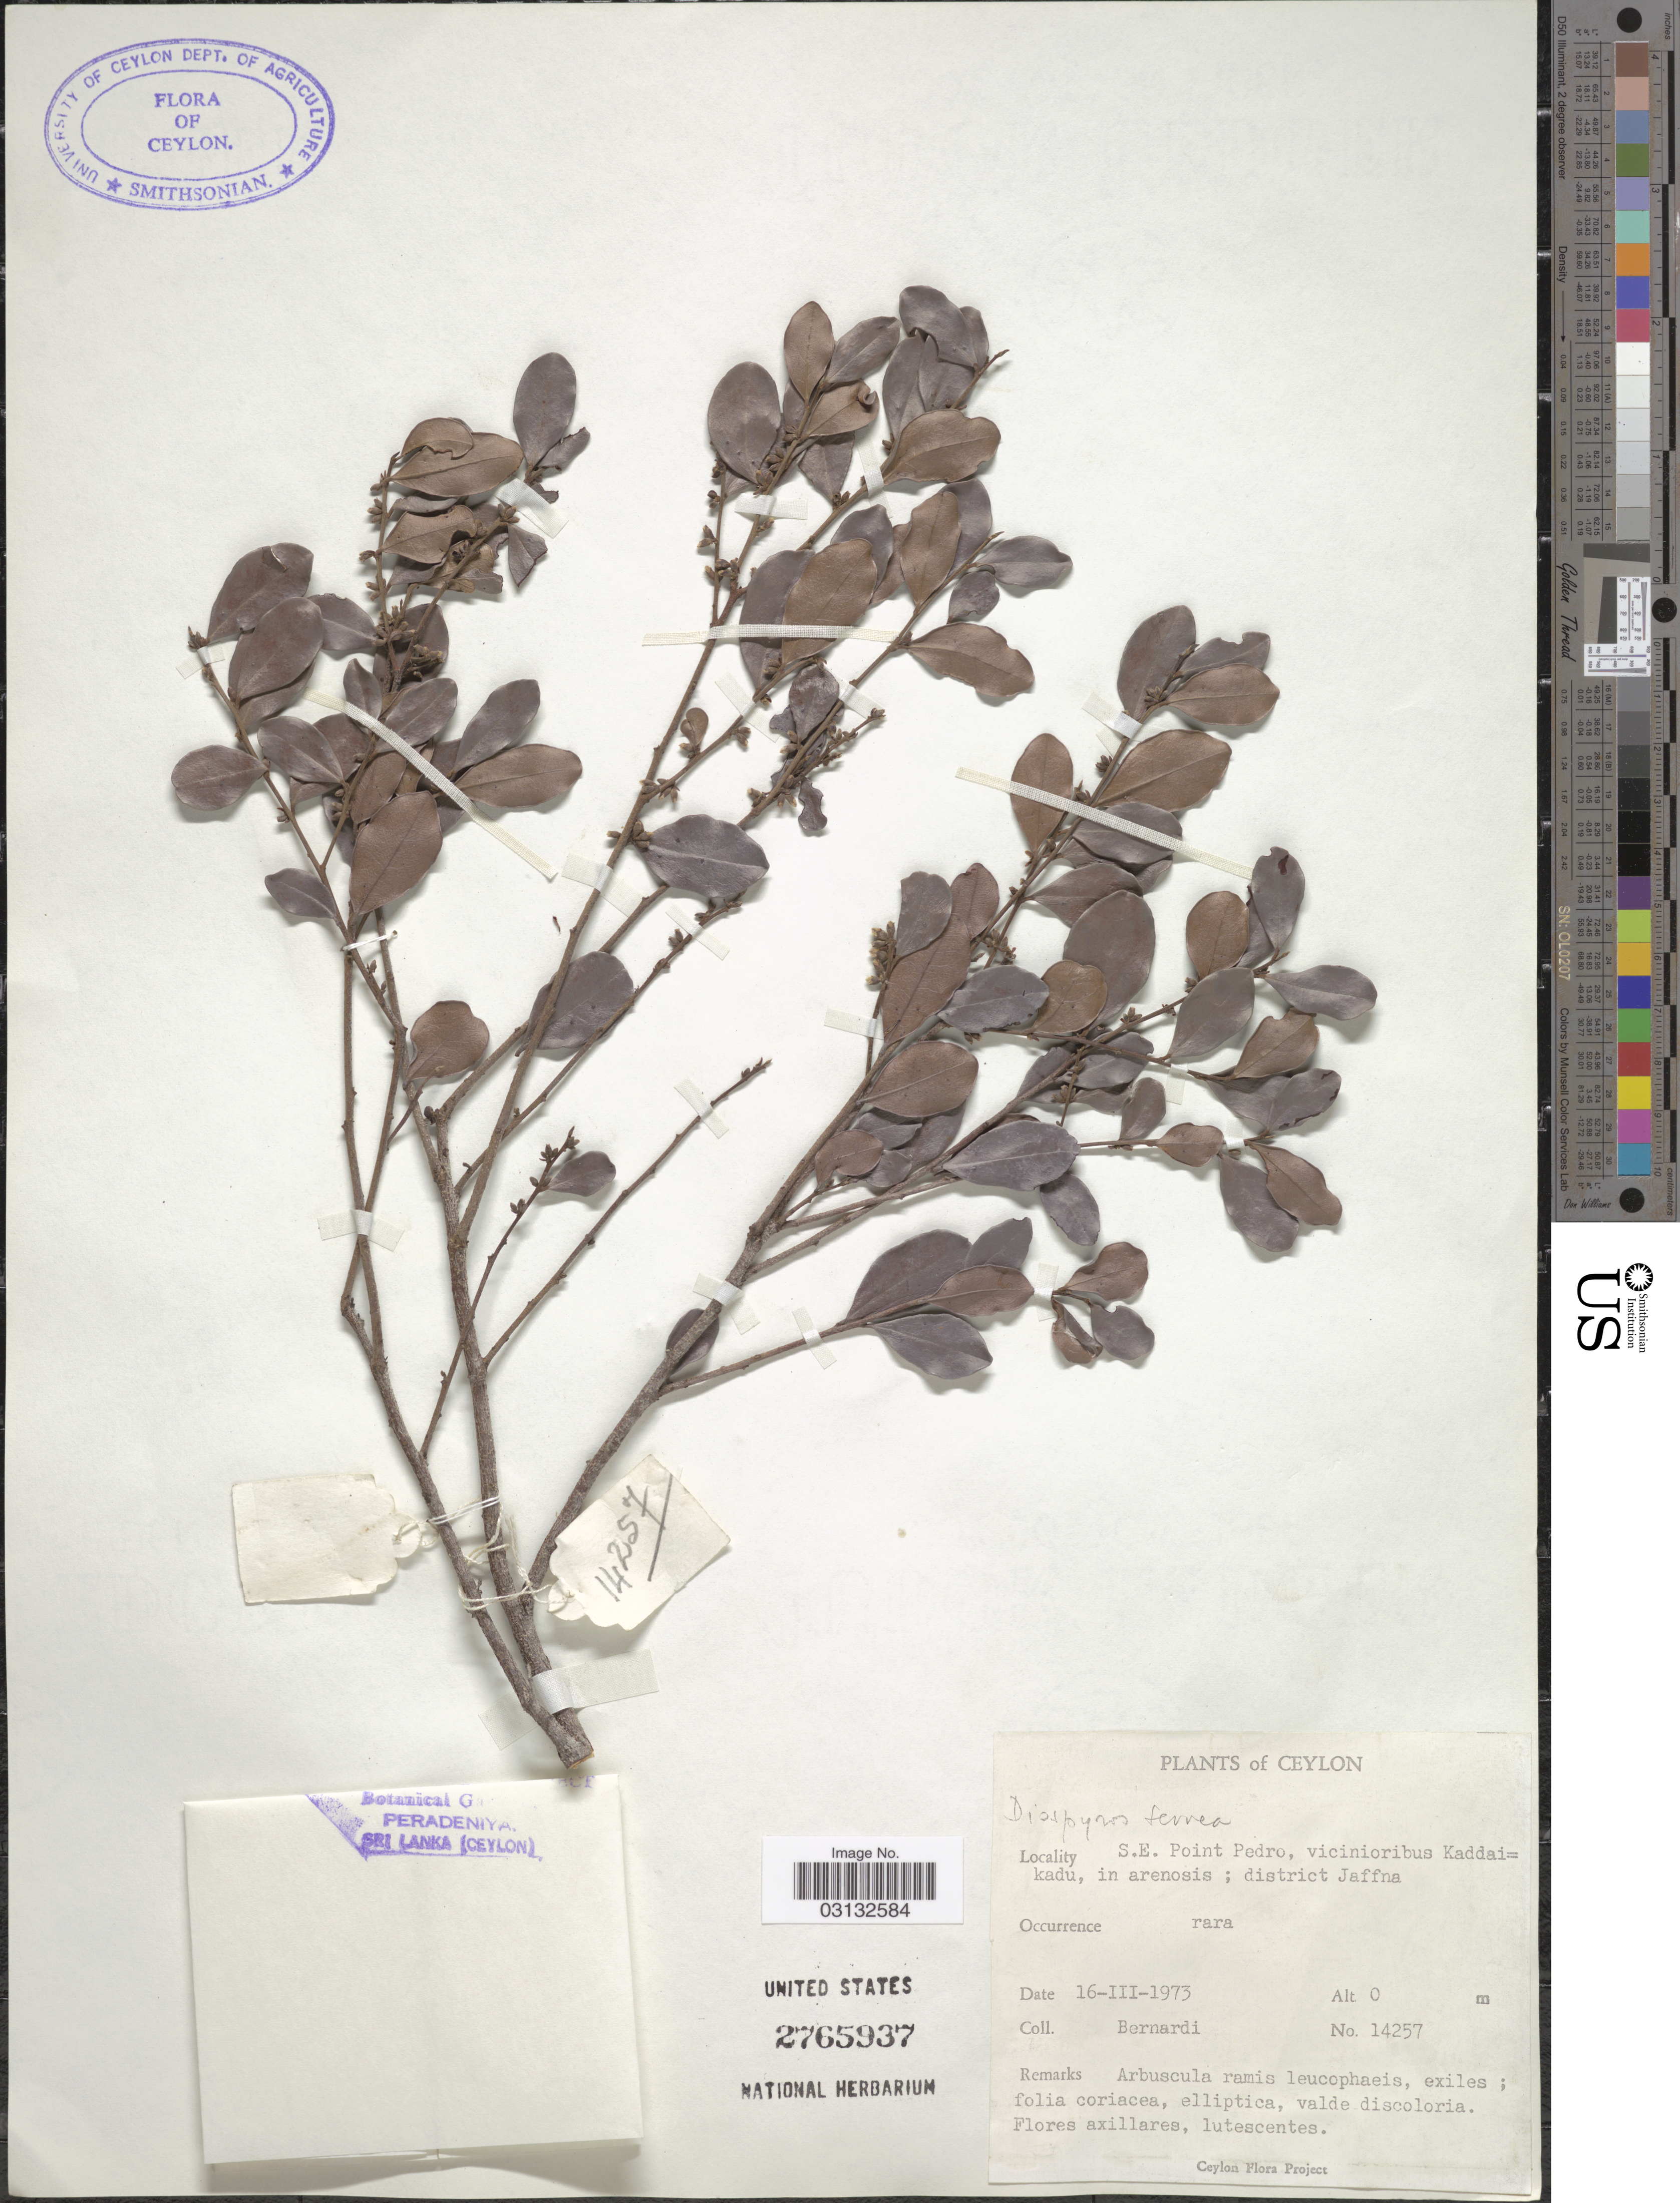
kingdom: Plantae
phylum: Tracheophyta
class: Magnoliopsida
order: Ericales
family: Ebenaceae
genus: Diospyros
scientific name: Diospyros sp.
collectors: Bernardi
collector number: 14257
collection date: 1973-03-16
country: Sri Lanka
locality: Ceylon. S.E. Point Pedro, vicinioribus Kaddaikadu, in arenosis; district Jaffna.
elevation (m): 0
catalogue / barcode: US 2765937